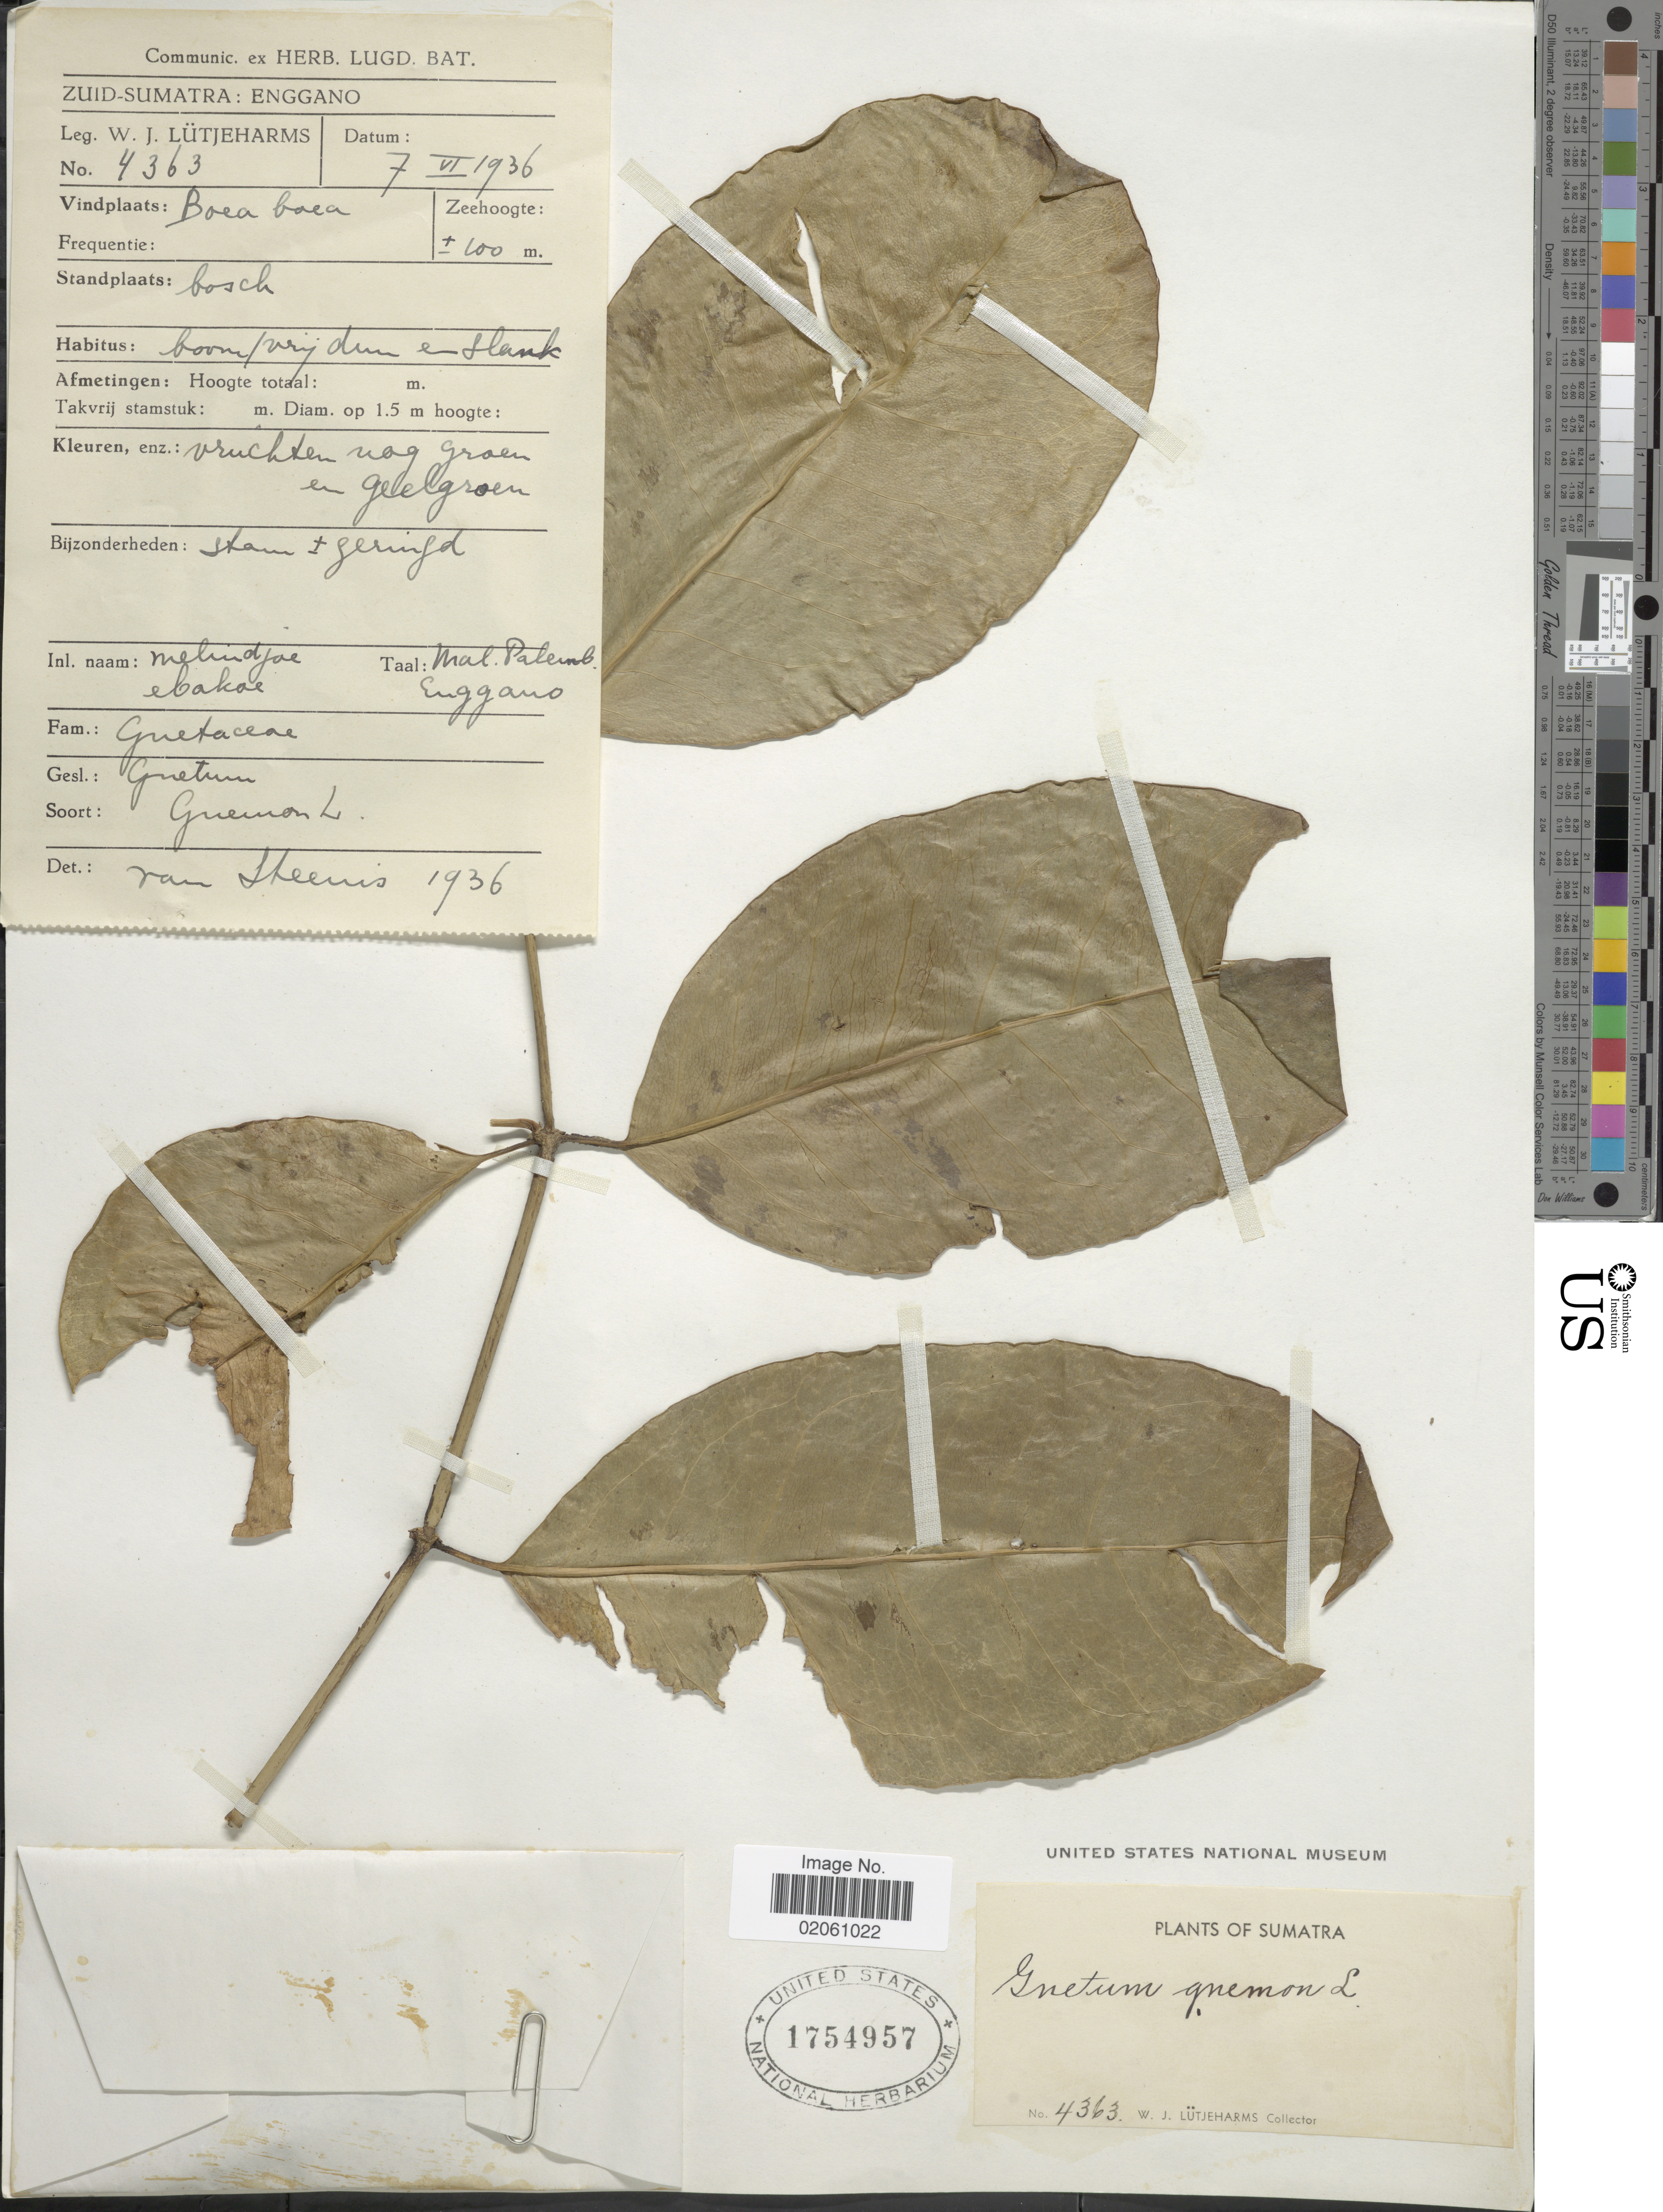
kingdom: Plantae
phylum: Tracheophyta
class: Gnetopsida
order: Gnetales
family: Gnetaceae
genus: Gnetum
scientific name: Gnetum gnemon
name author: L.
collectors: W. Lütjeharms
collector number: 4363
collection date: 1936-06-07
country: Indonesia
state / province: Sumatra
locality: Zuid-Sumatra: Enggano, Boven boea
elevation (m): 100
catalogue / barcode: US 1754957